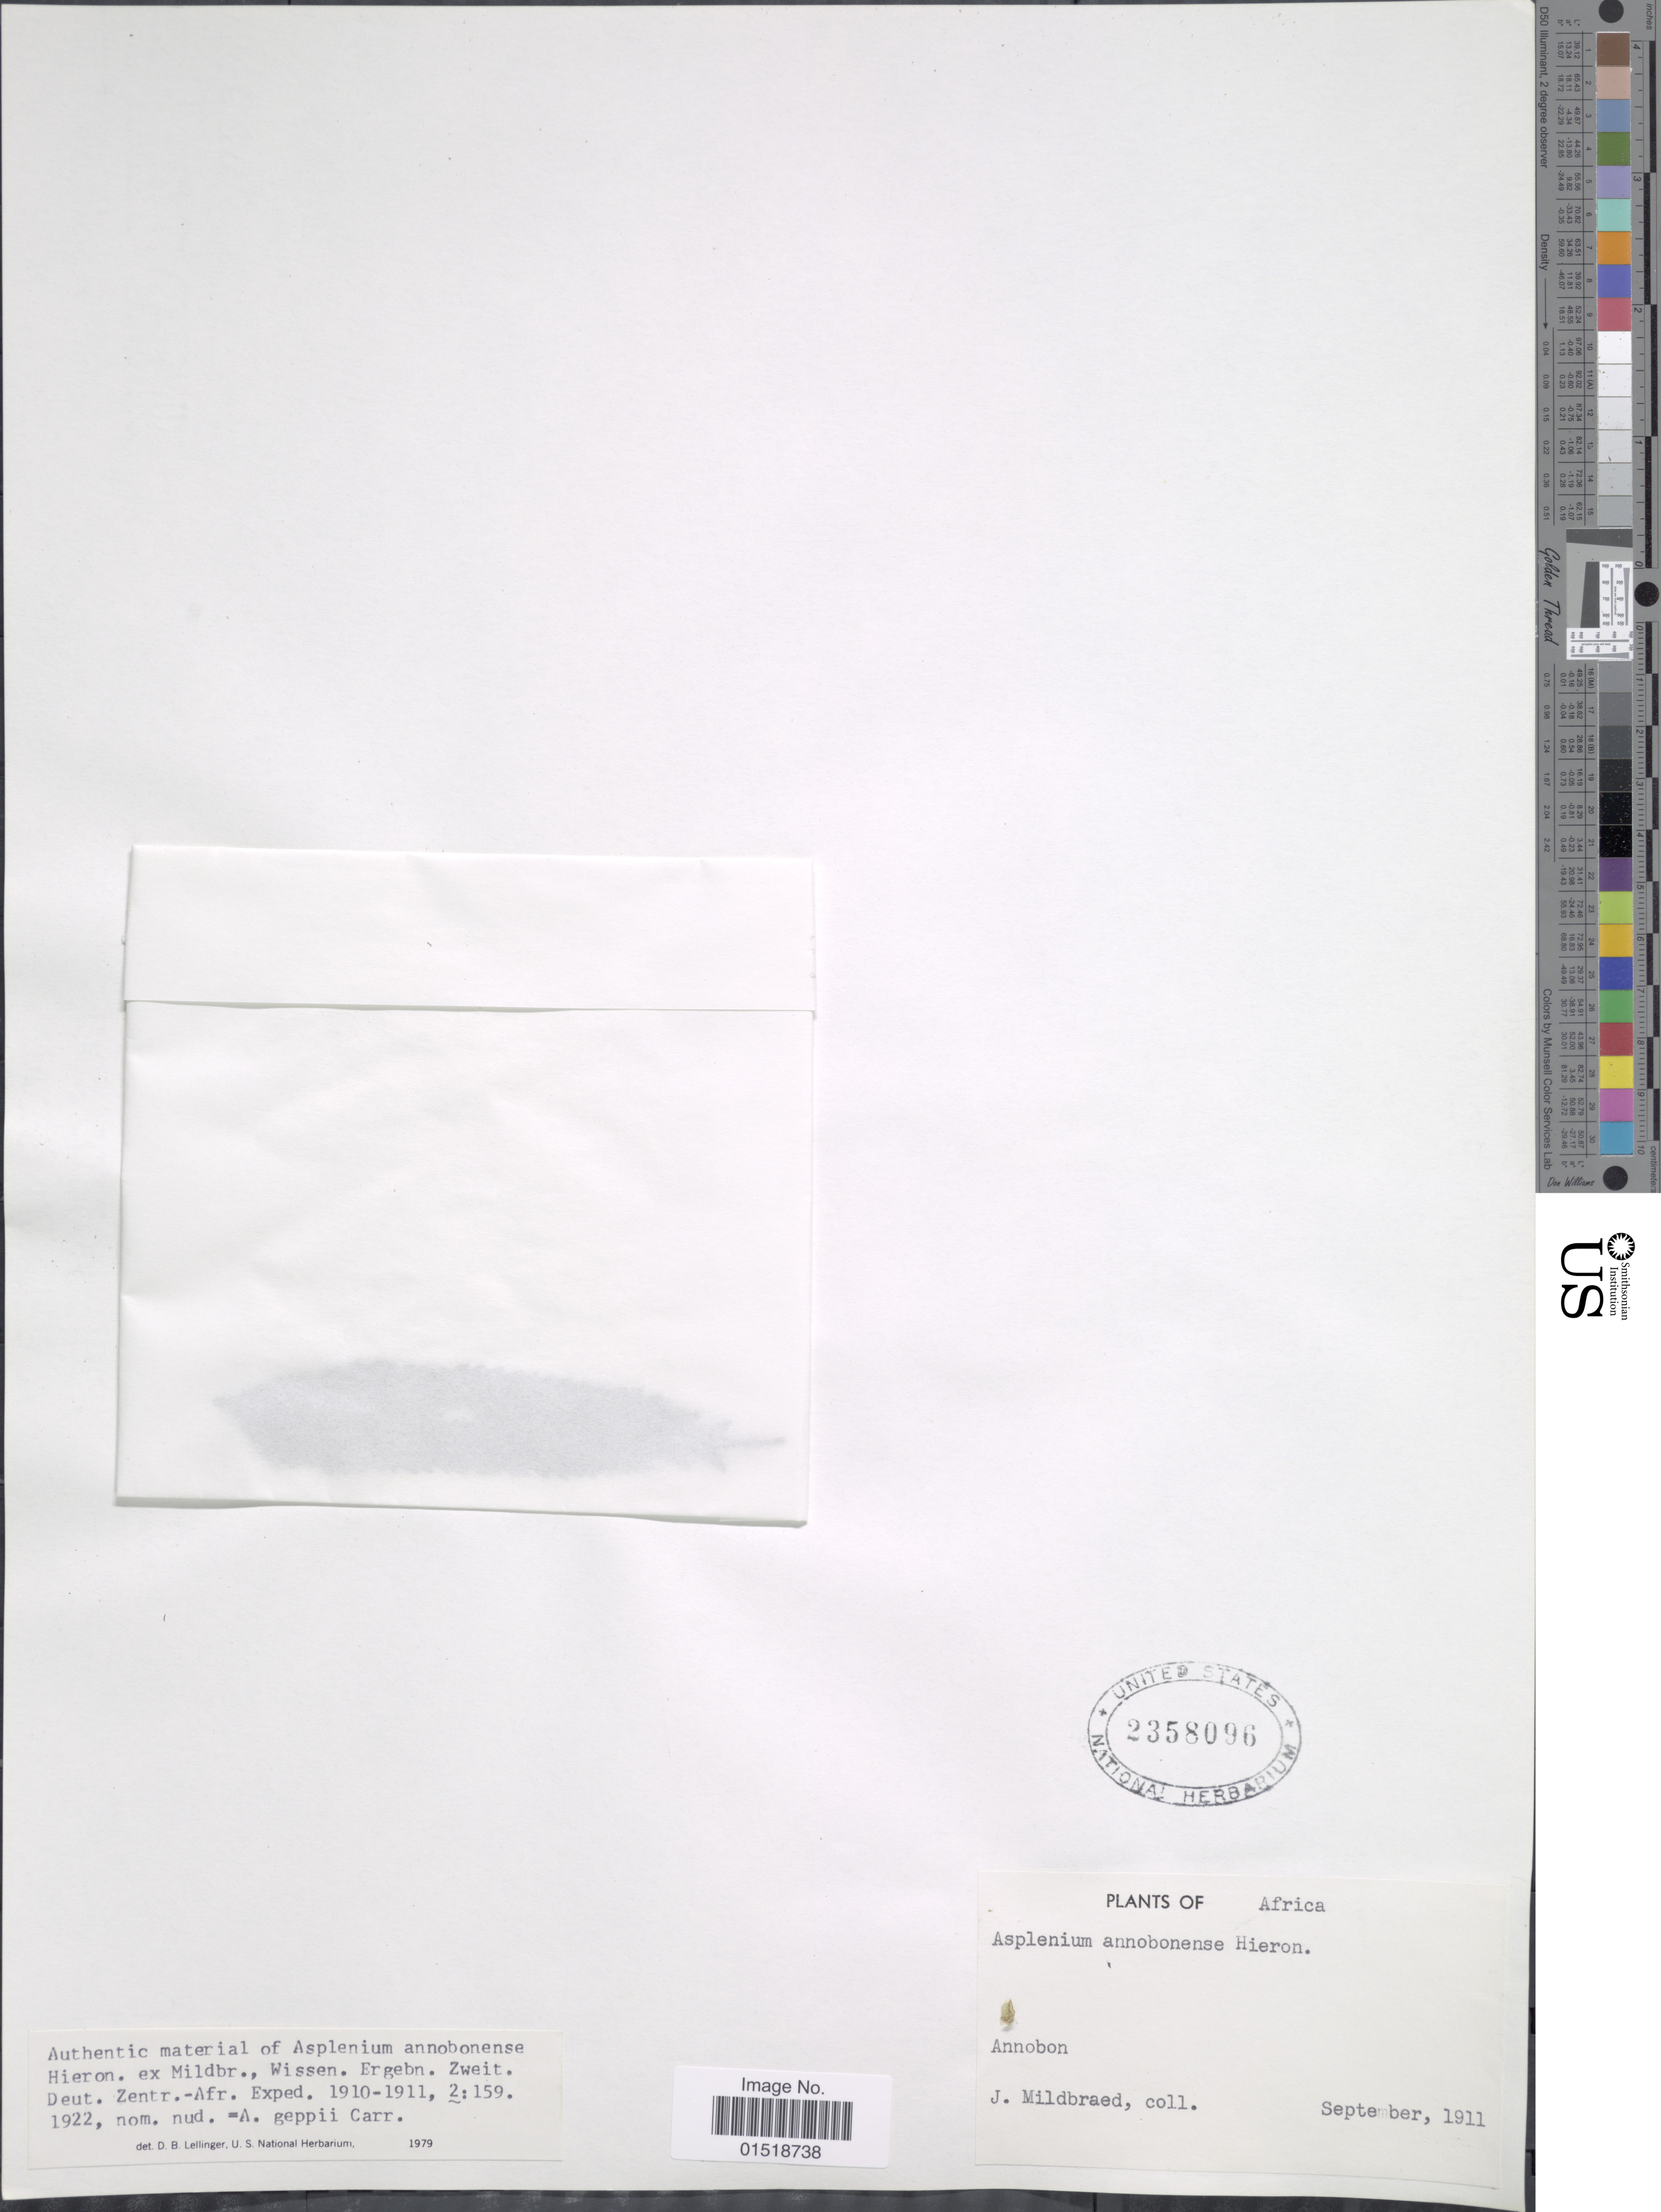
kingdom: Plantae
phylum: Tracheophyta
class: Polypodiopsida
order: Polypodiales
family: Aspleniaceae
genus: Asplenium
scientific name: Asplenium anisophyllum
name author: Kunze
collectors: G. W. J. Mildbraed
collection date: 1911-09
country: Equatorial Guinea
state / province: Annobon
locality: Africa.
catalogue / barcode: US 2358096